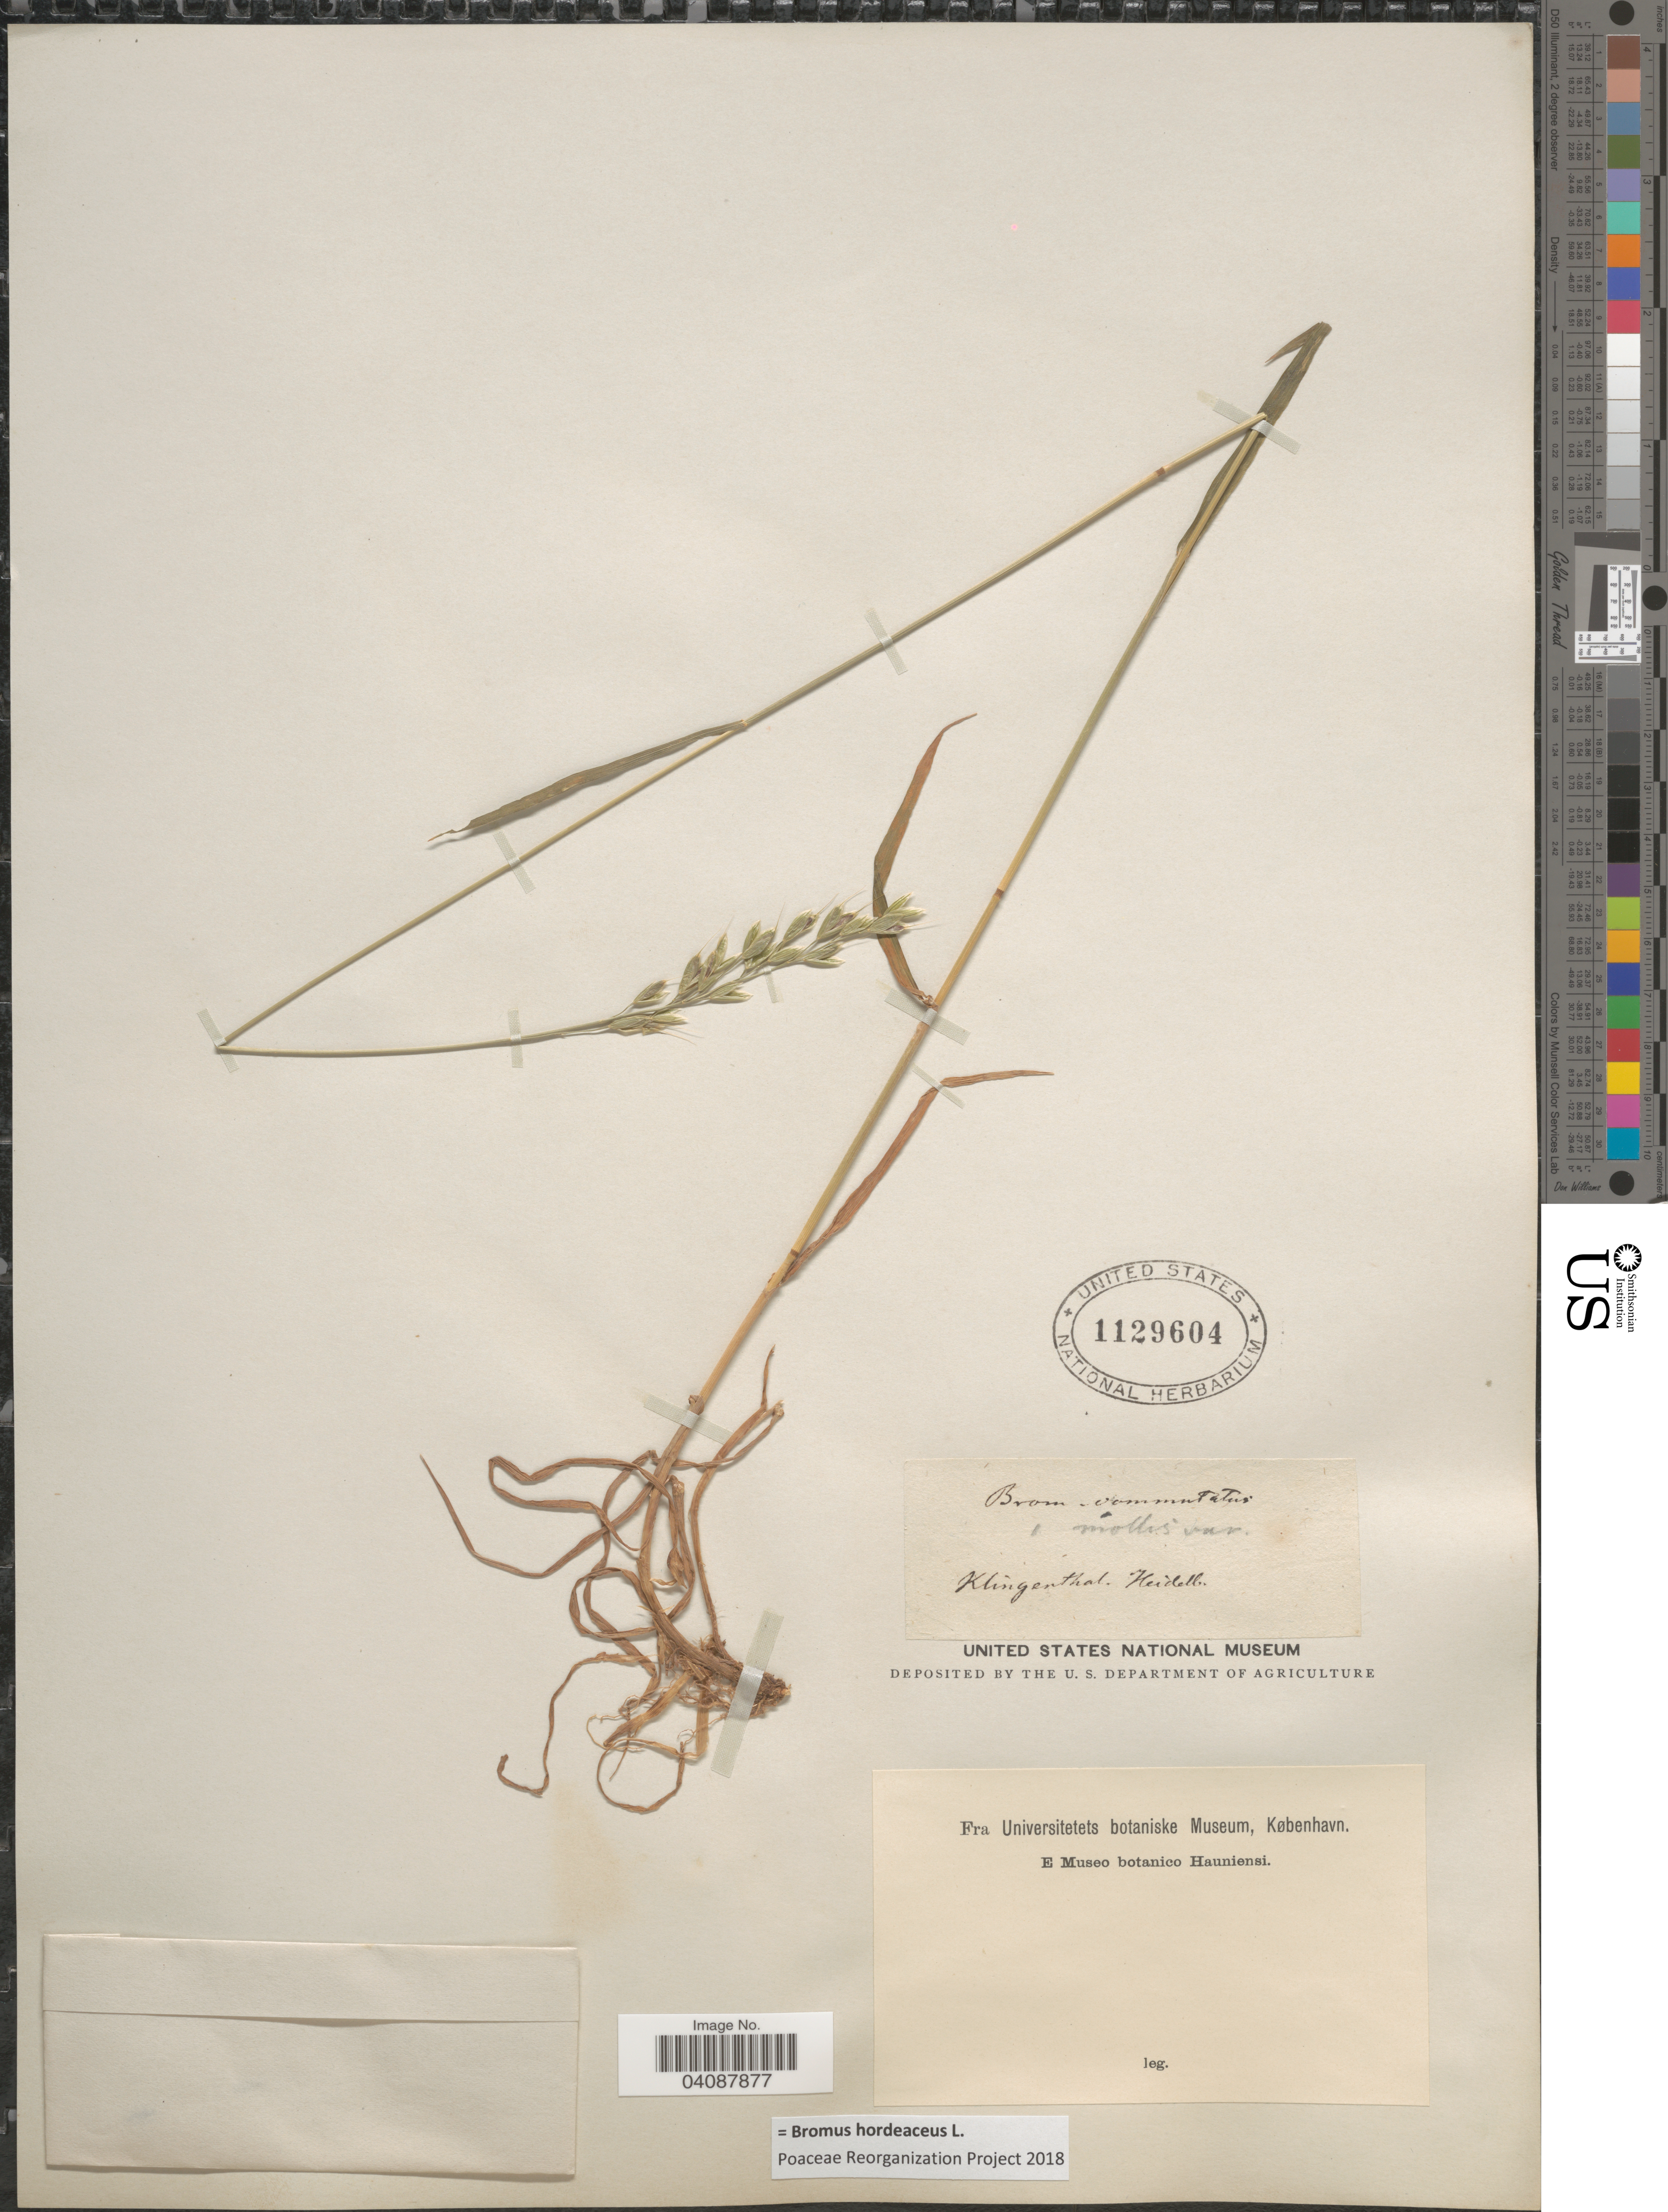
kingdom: Plantae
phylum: Tracheophyta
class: Liliopsida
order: Poales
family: Poaceae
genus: Bromus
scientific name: Bromus hordeaceus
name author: L.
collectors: ex Mus. Bot. Hauniense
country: Germany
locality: Klingenthal. Heidelb.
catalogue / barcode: US 1129604